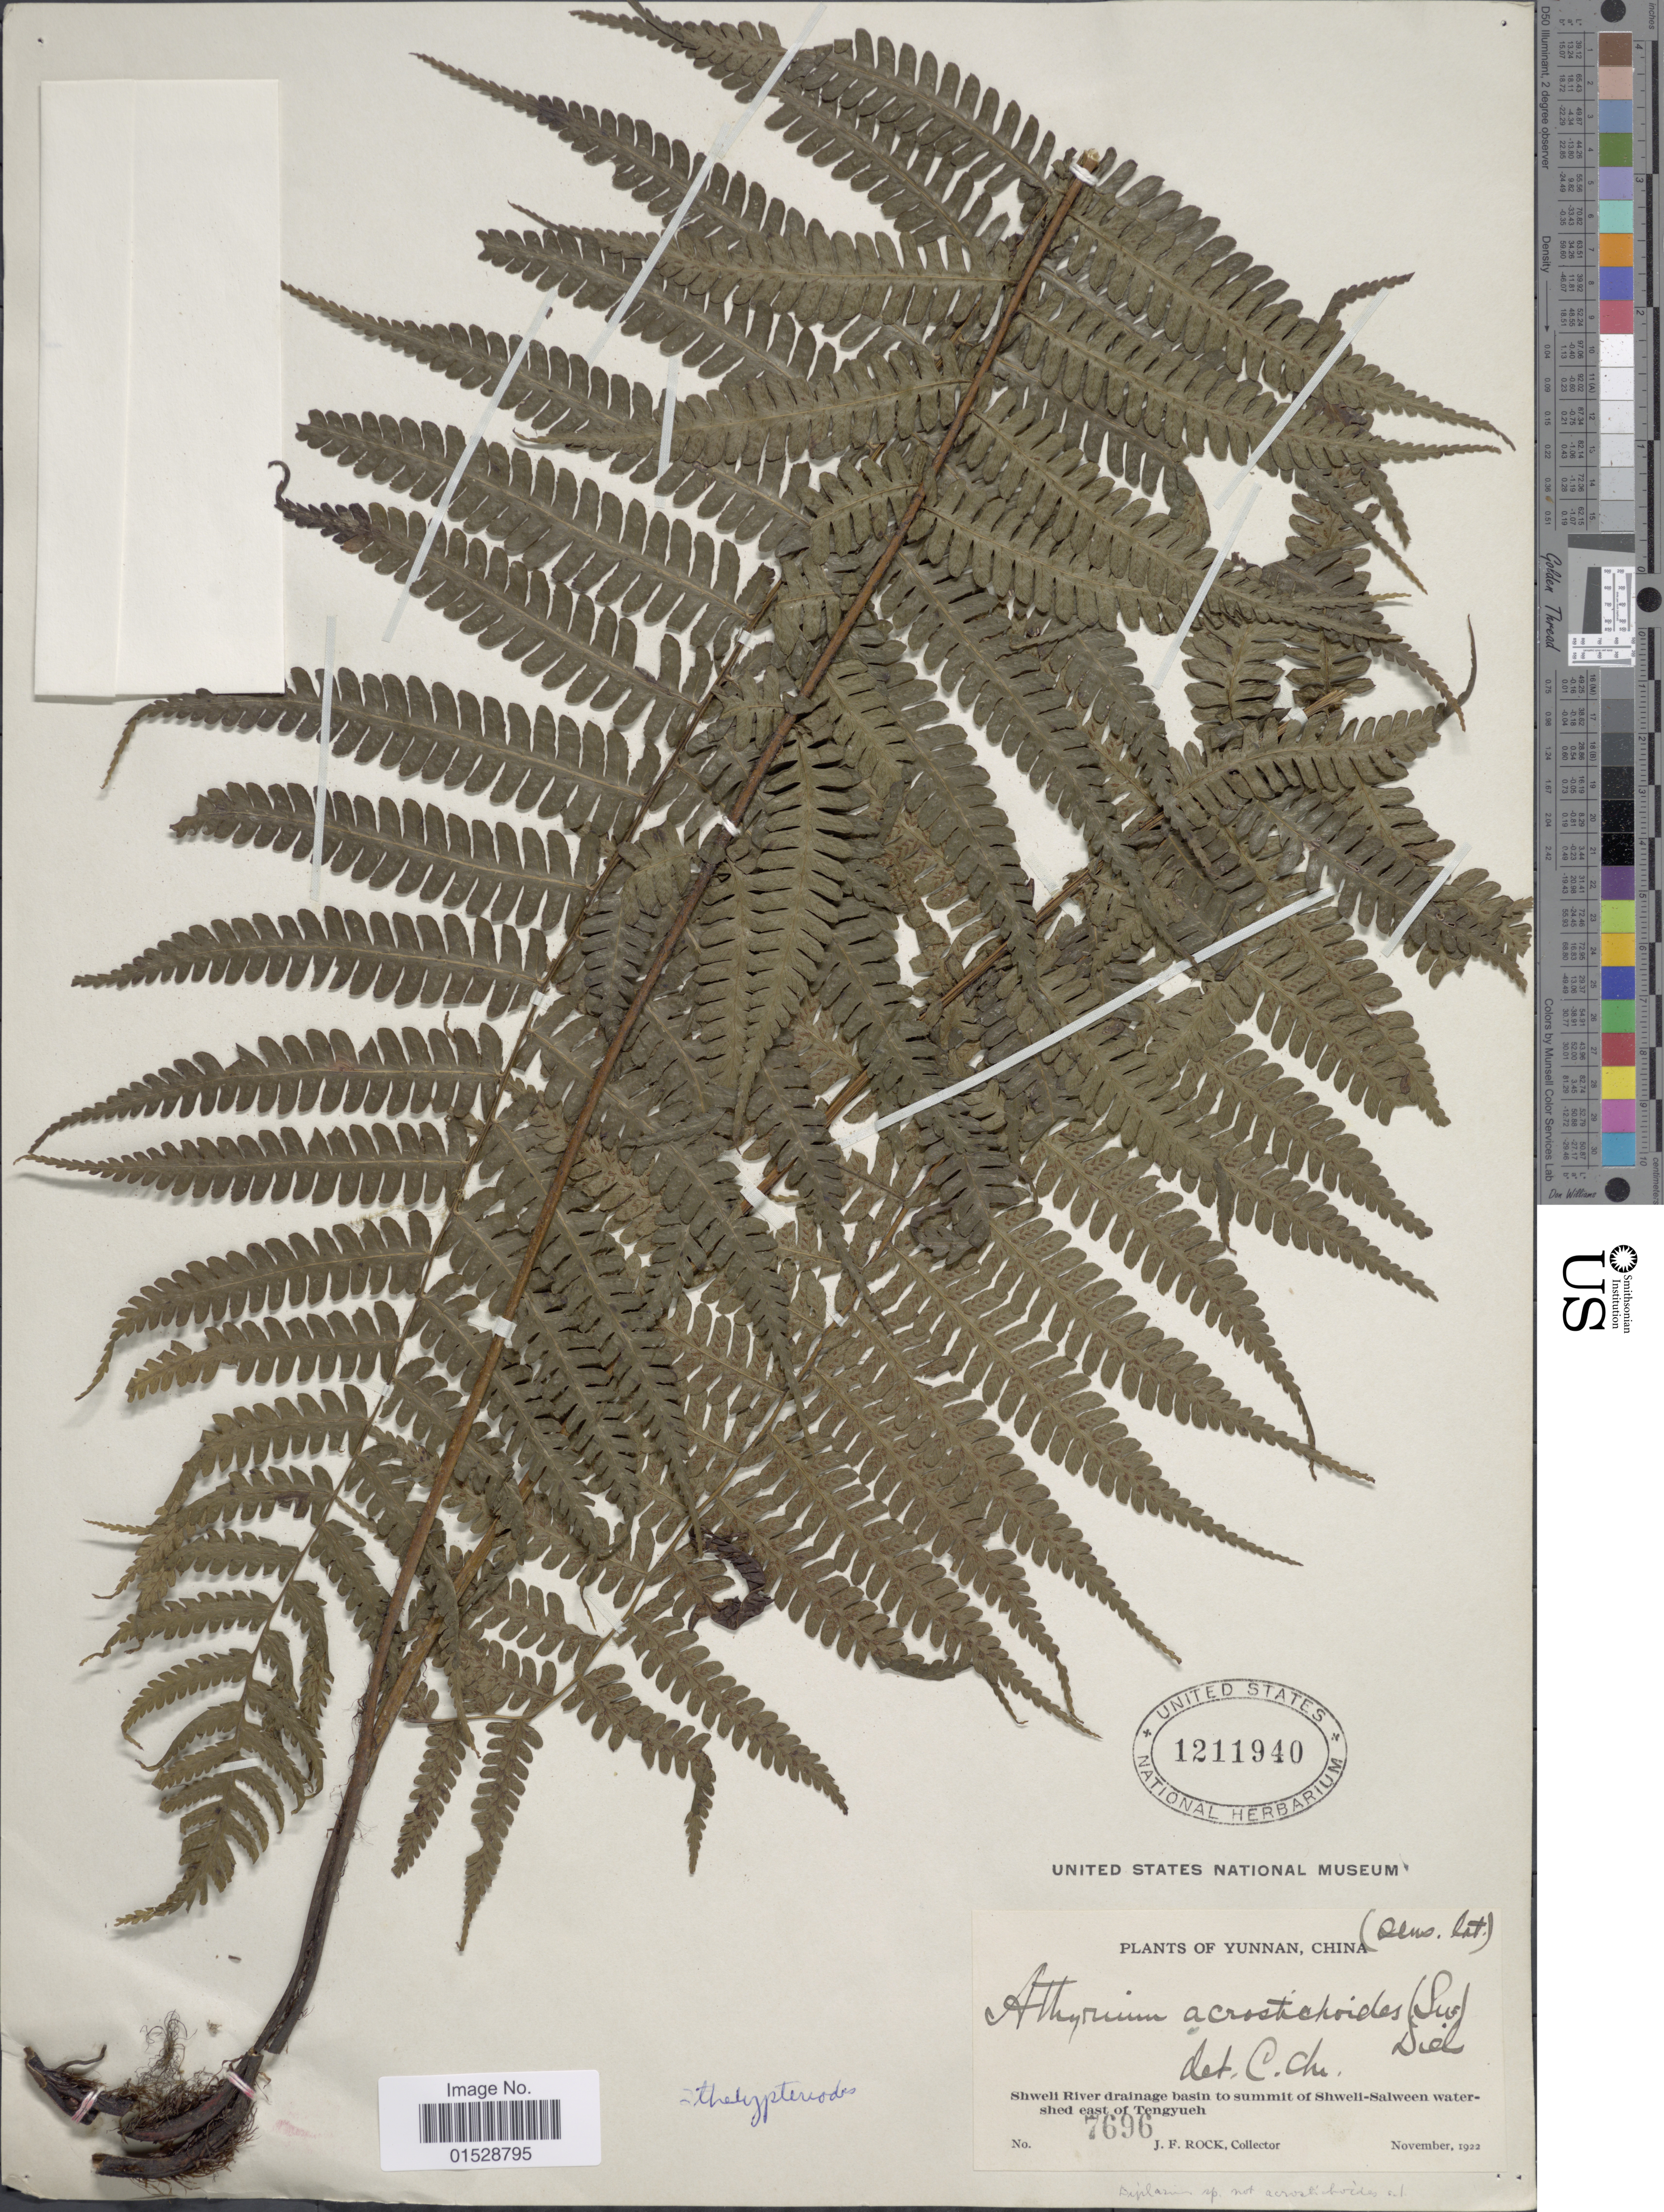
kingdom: Plantae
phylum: Tracheophyta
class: Polypodiopsida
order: Polypodiales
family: Athyriaceae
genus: Deparia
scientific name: Deparia acrostichoides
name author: (Sw.) M. Kato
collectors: J. Rock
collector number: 7696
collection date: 1922-11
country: China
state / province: Yunnan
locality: Shweli river drainage basin to summit of Shweli-Salween watershed east ofTengyueh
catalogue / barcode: US 1211940